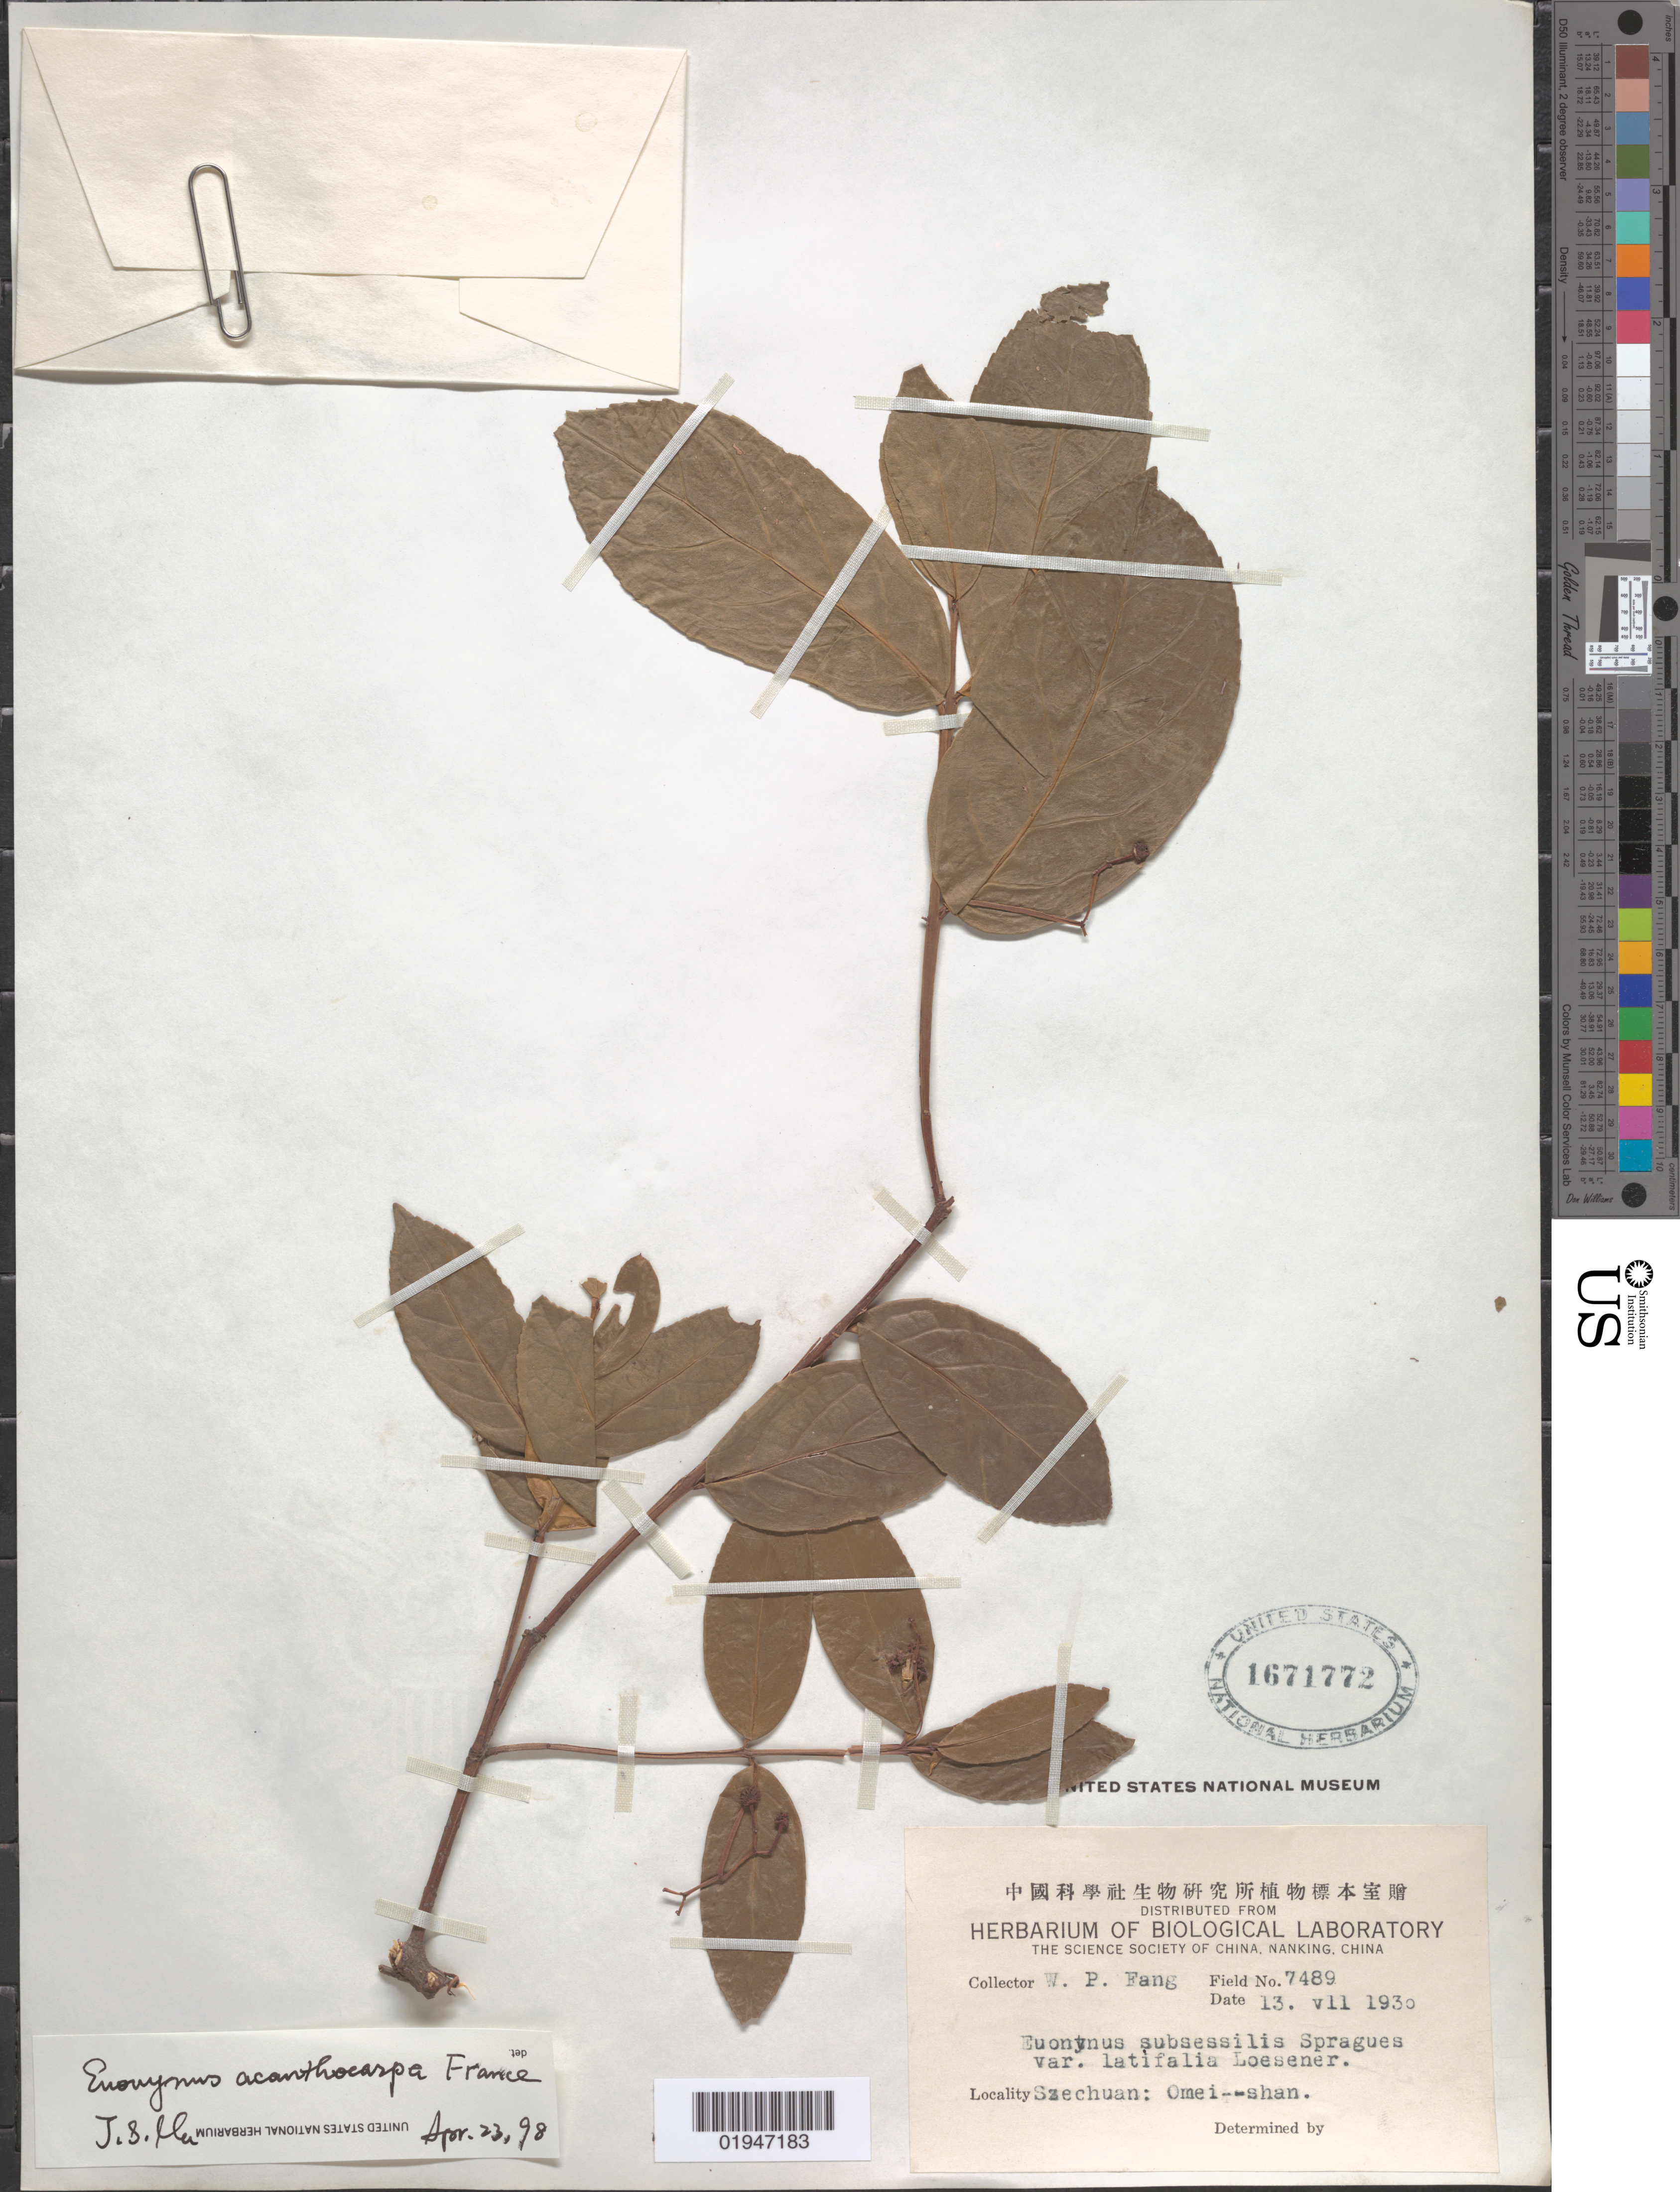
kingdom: Plantae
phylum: Tracheophyta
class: Magnoliopsida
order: Celastrales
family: Celastraceae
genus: Euonymus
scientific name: Euonymus acanthocarpus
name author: Franch.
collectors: W. P. Fang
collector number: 7489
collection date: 1930-07-13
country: China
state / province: Sichuan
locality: Szechuan [Sichuan]: Omei-shan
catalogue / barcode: US 1671772